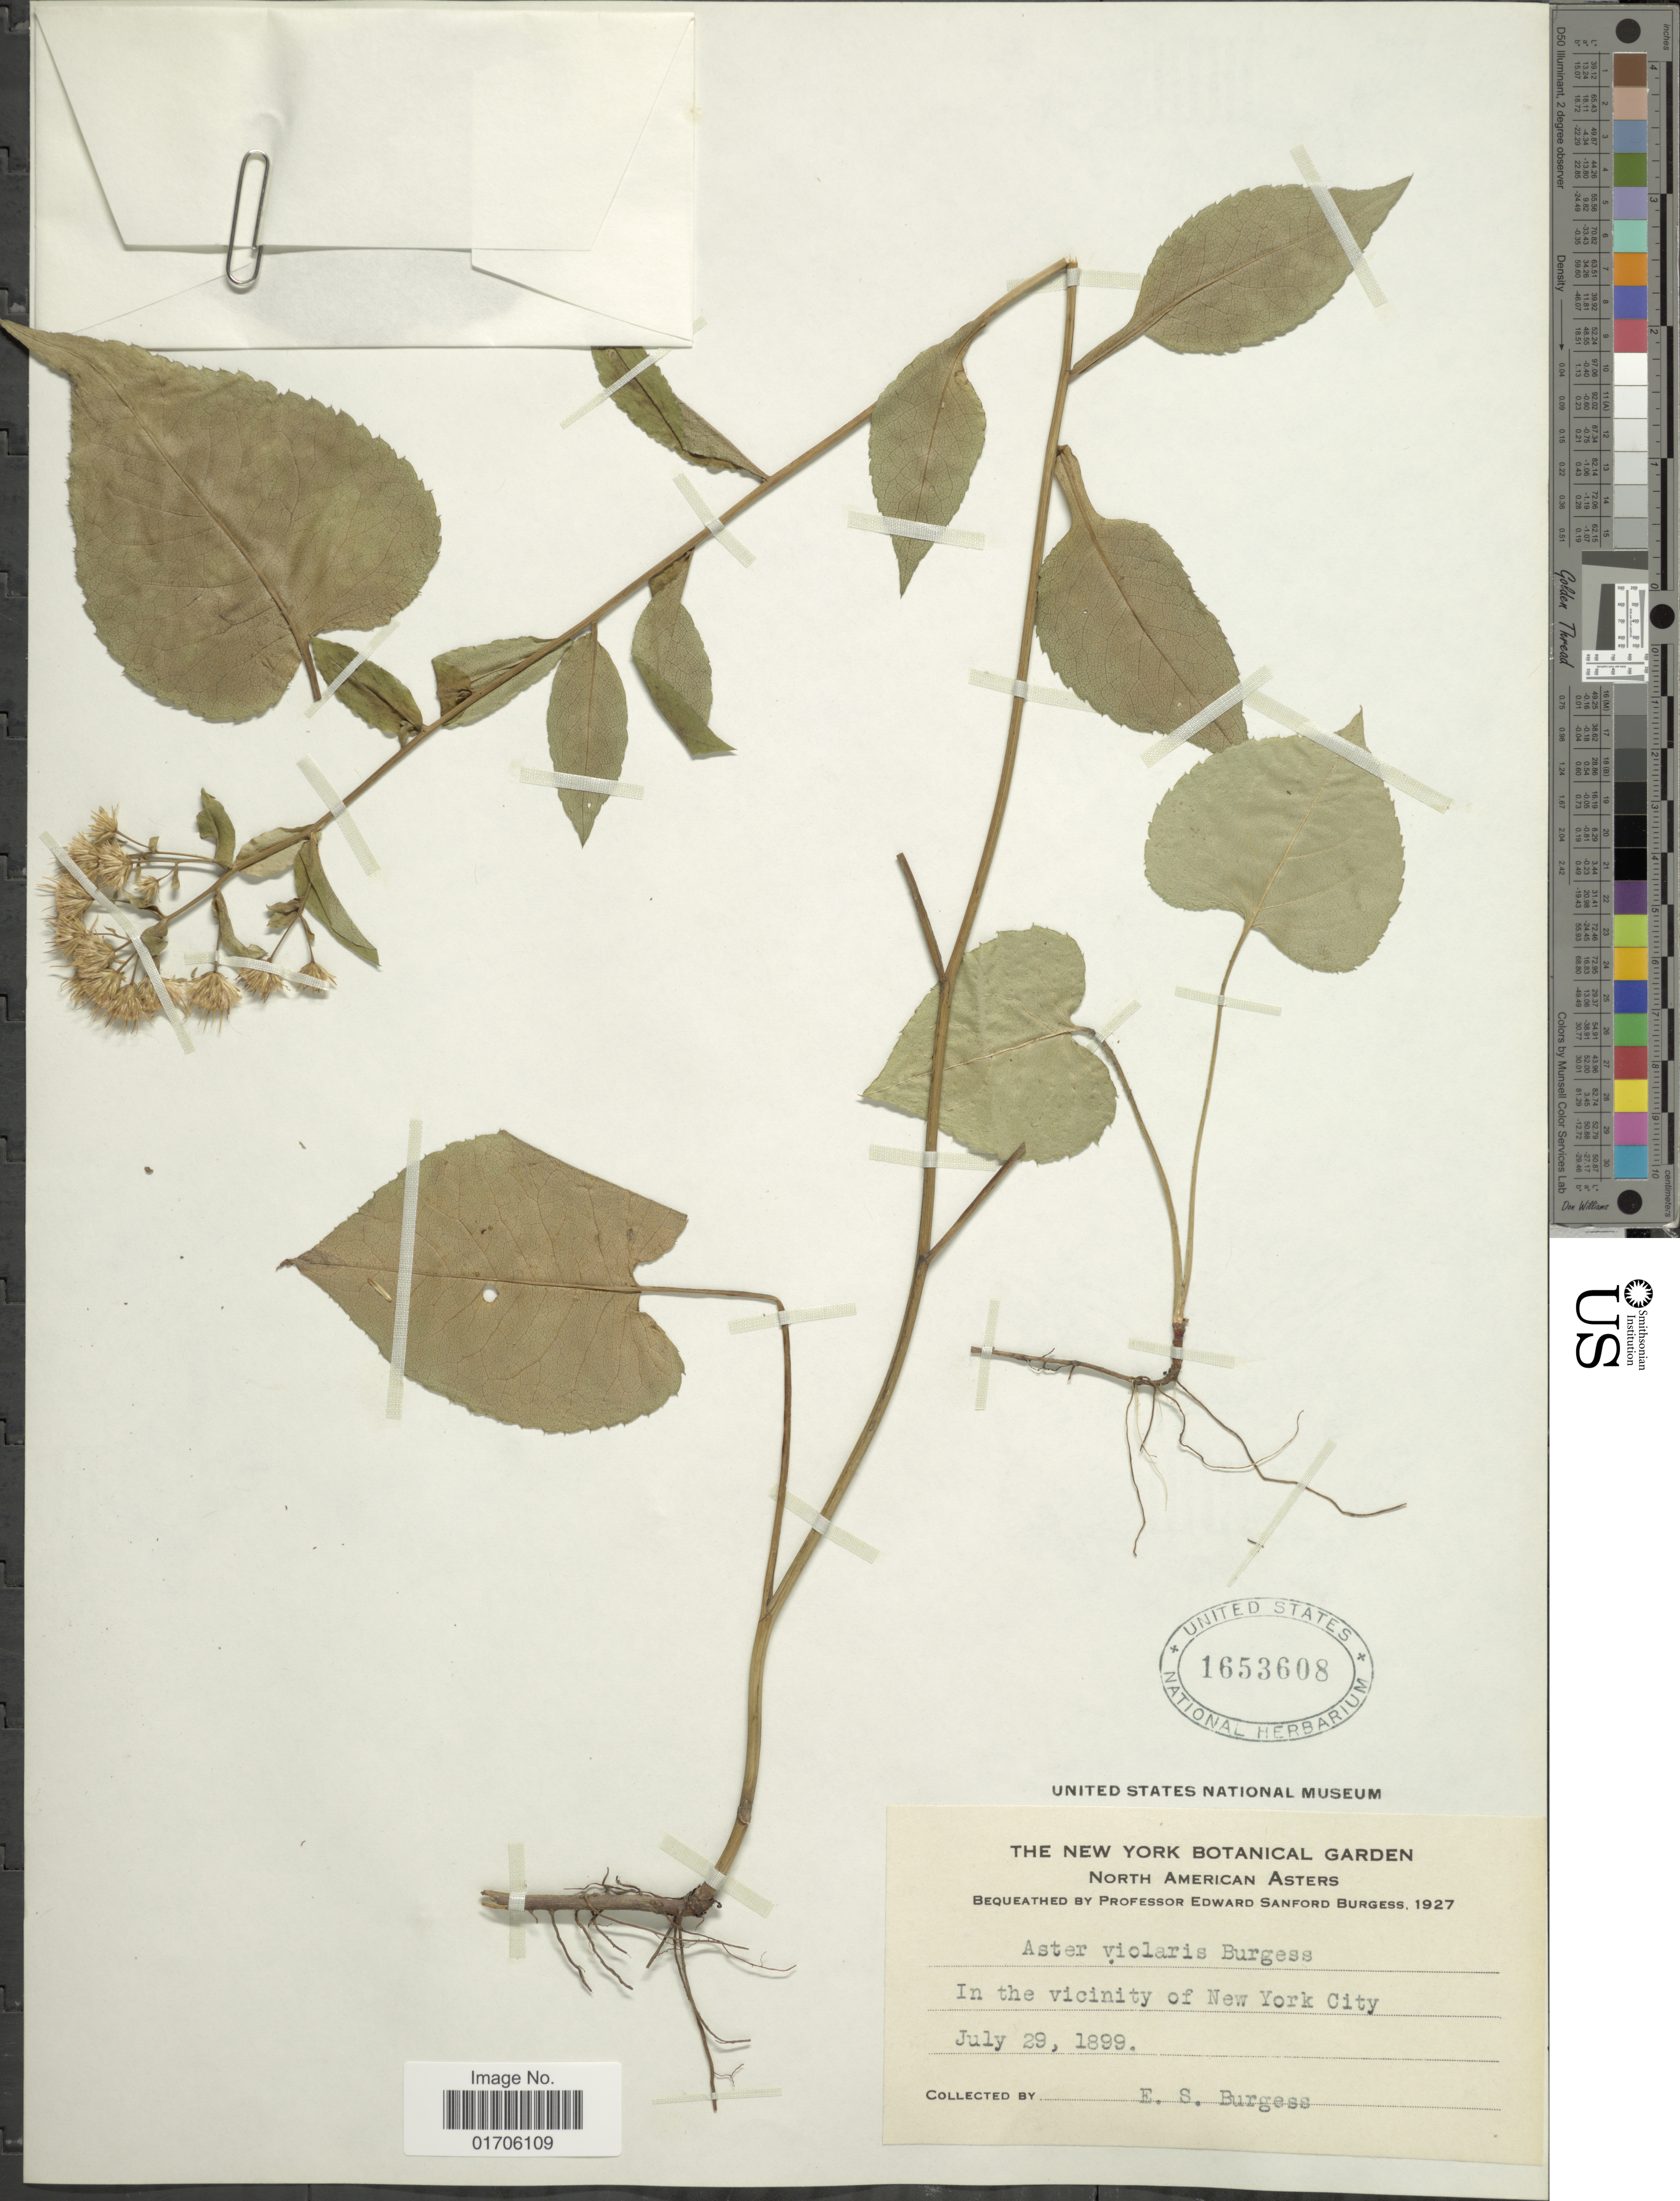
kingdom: Plantae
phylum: Tracheophyta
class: Magnoliopsida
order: Asterales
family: Asteraceae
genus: Aster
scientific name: Aster violaris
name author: E.S. Burgess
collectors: E. Burgess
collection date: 1899-07-29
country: United States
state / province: New York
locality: In the vicinity of New York City.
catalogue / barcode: US 1653608